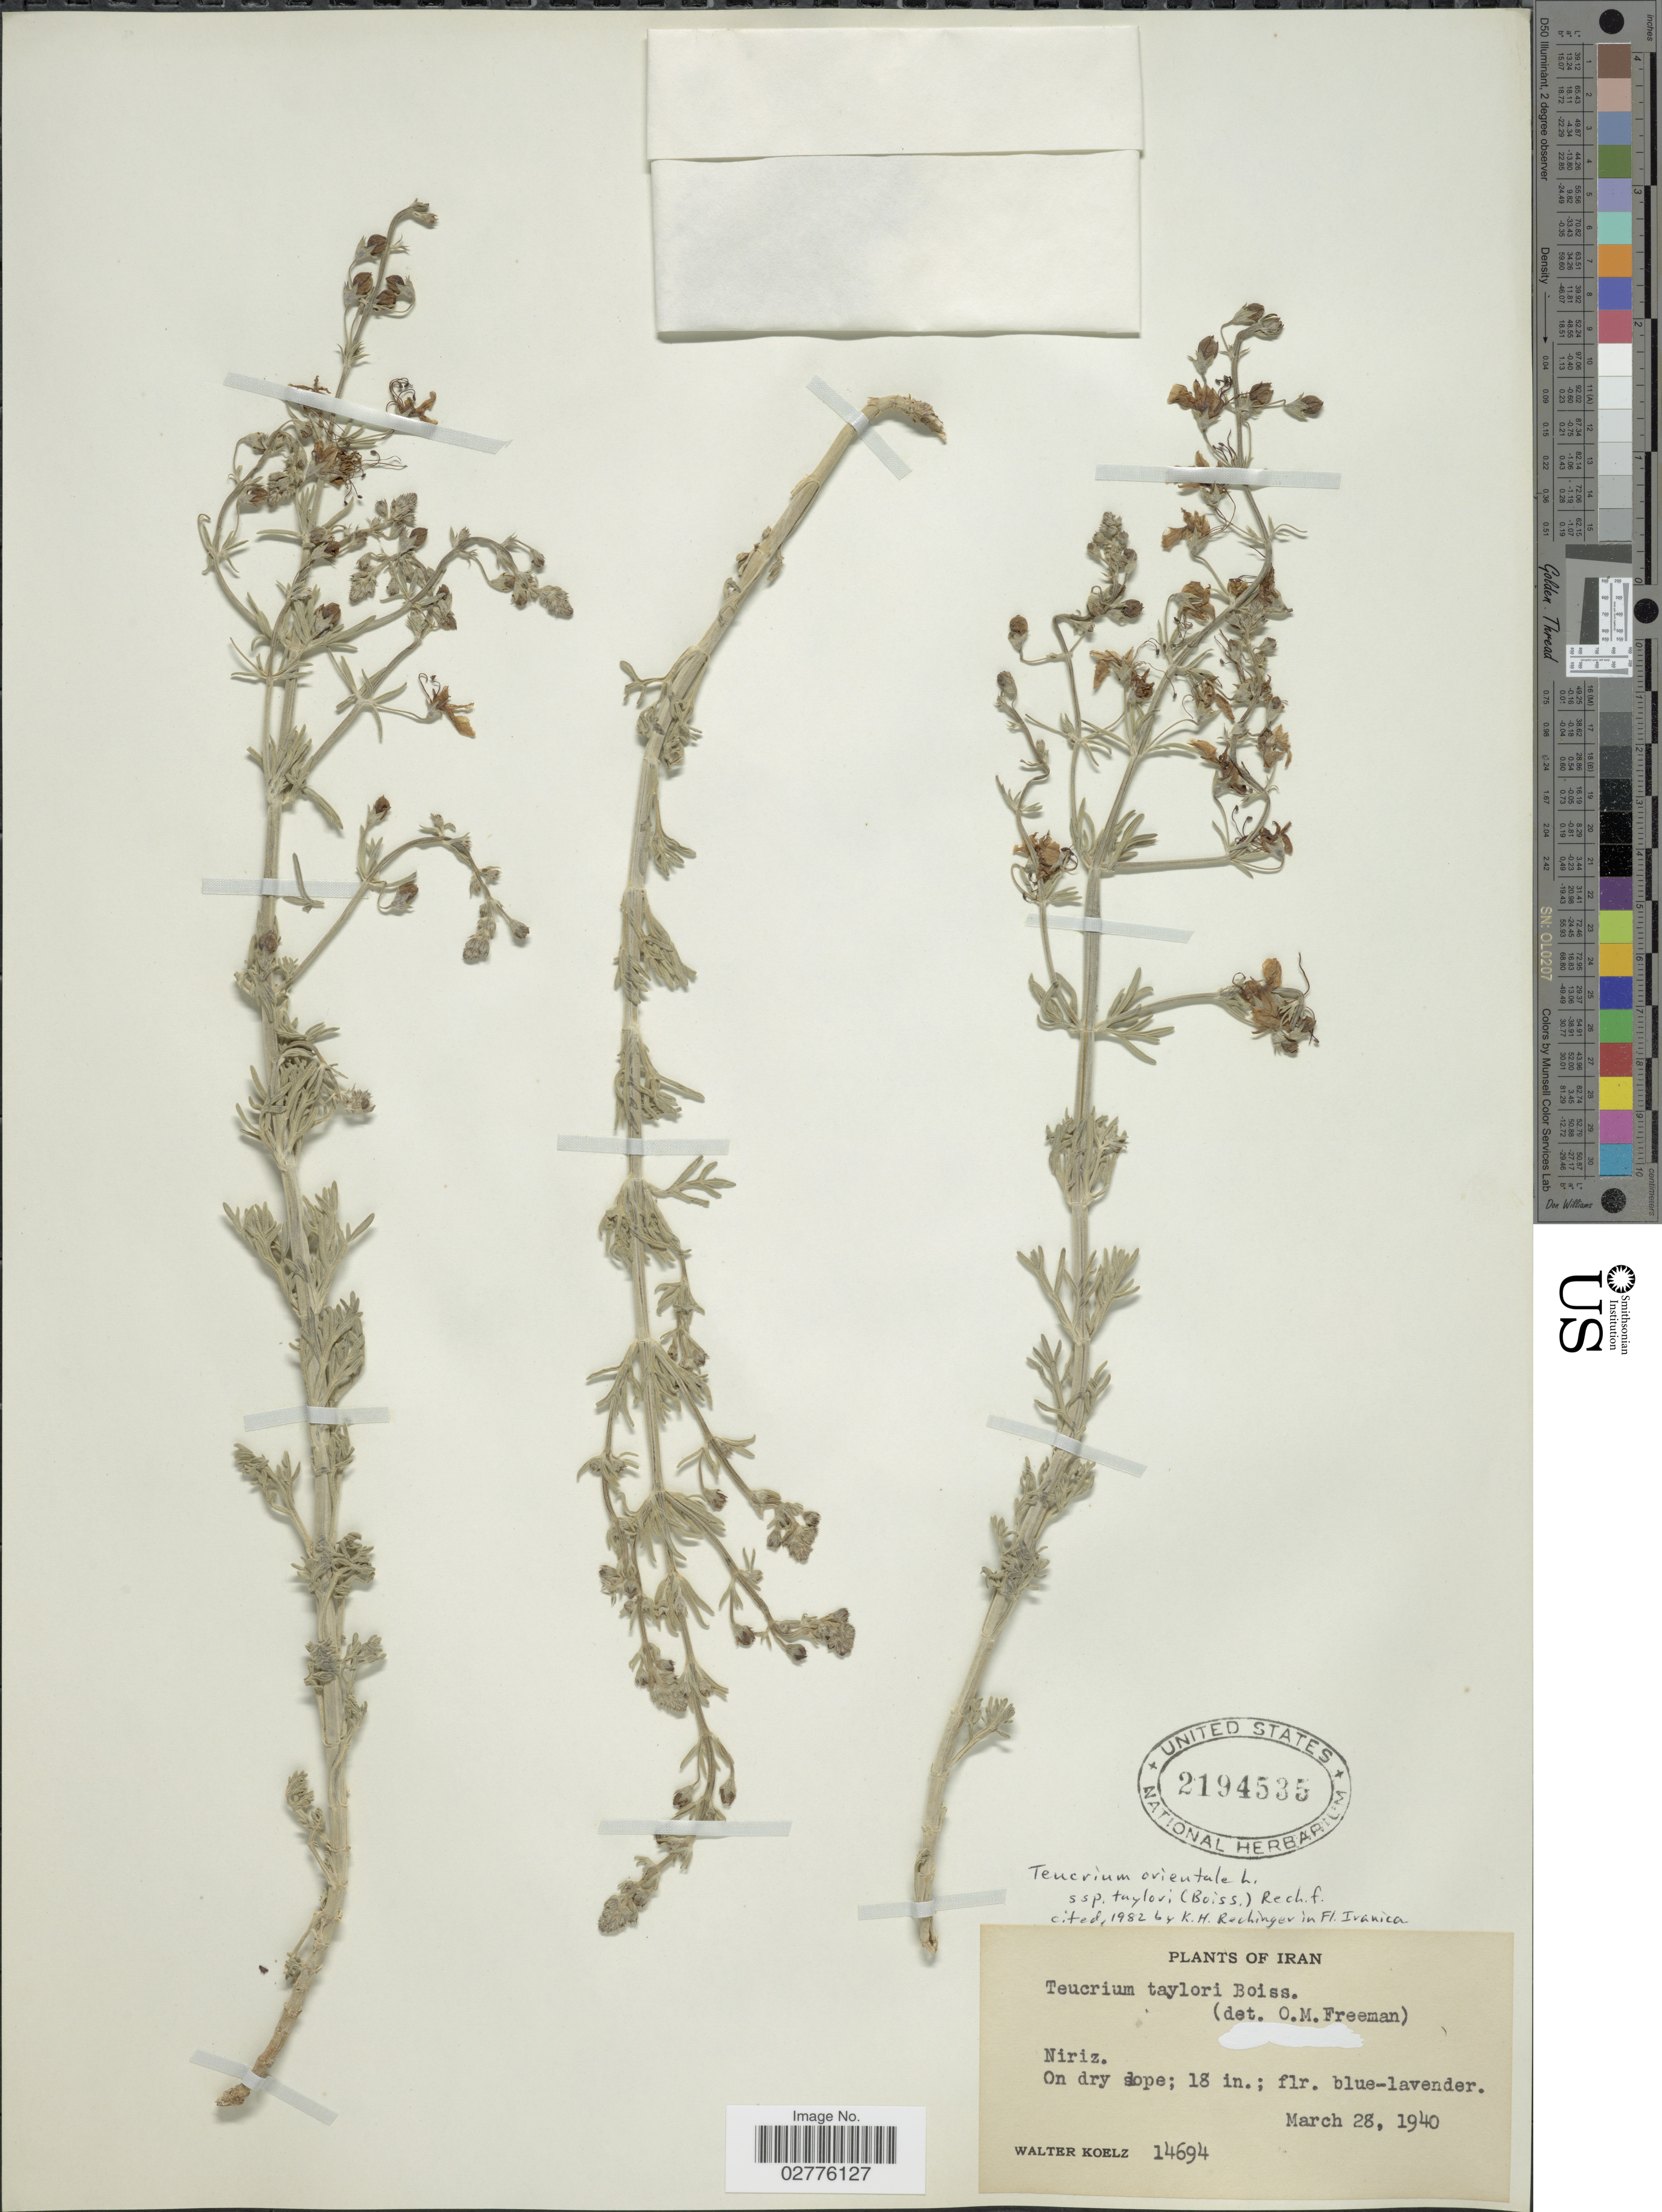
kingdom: Plantae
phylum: Tracheophyta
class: Magnoliopsida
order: Lamiales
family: Lamiaceae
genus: Teucrium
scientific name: Teucrium orientale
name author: L.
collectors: W. N. Koelz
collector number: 14694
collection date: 1940-03-28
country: Iran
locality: Niriz.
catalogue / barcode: US 2194535